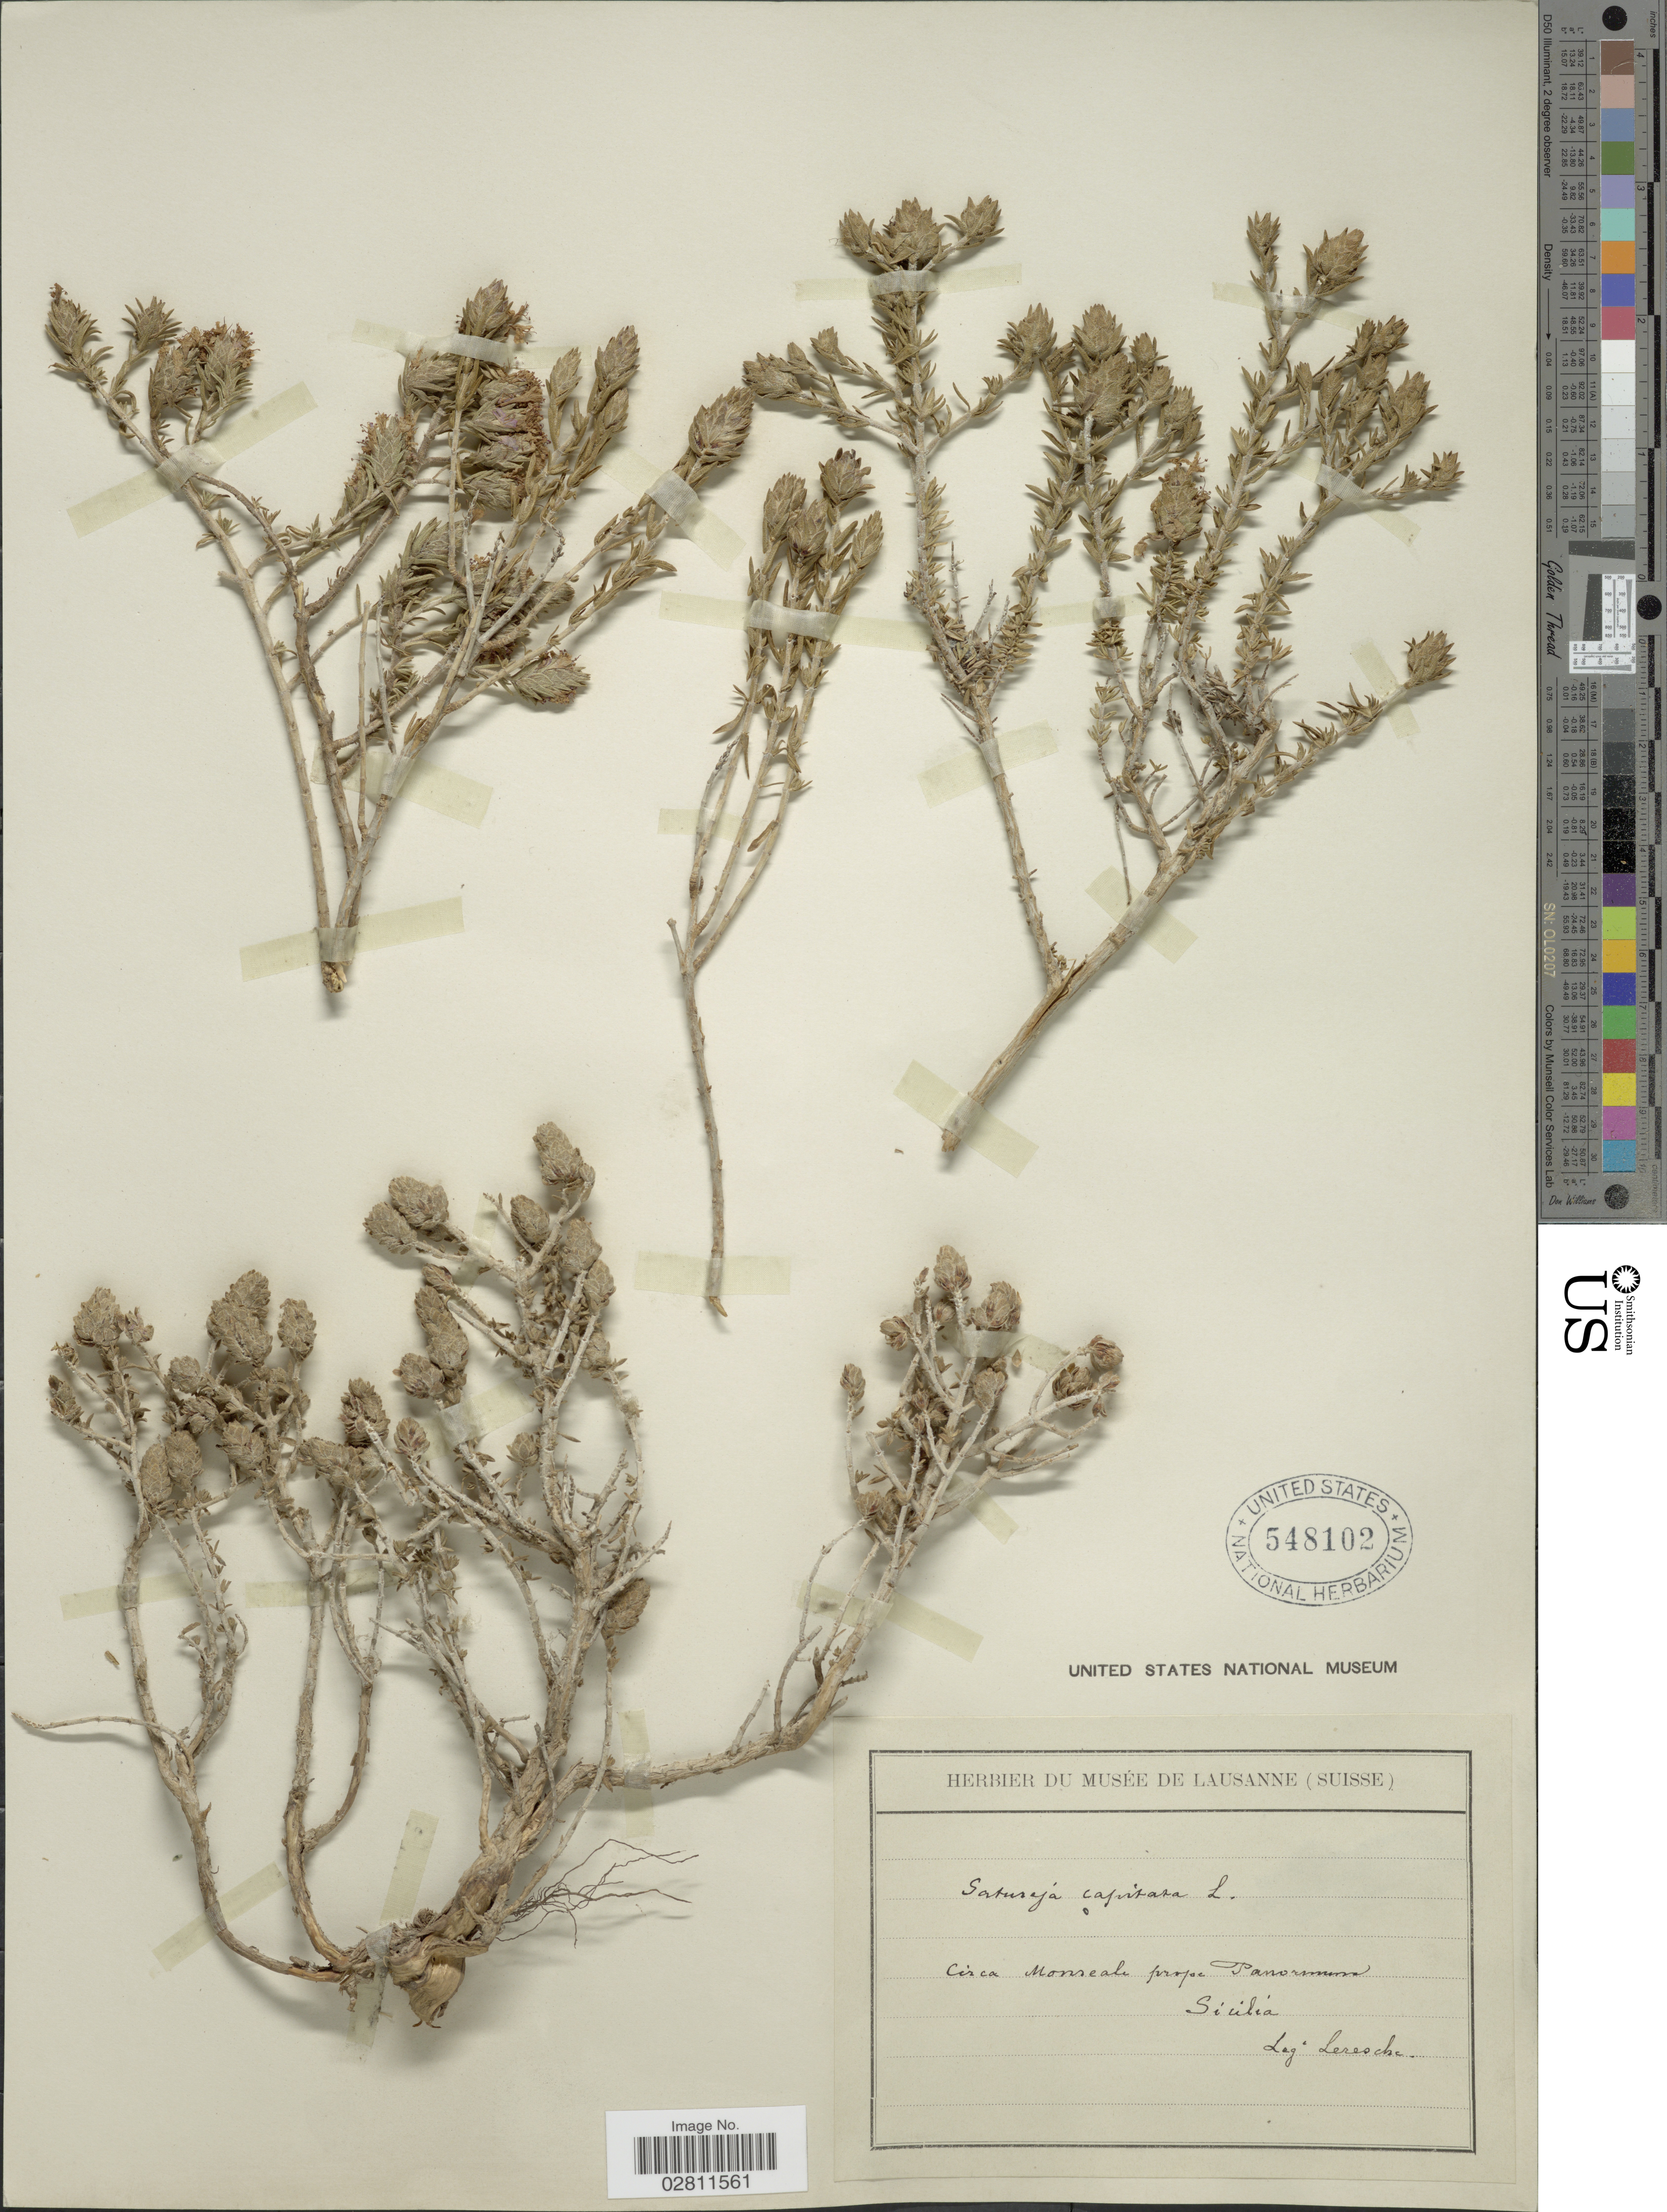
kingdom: Plantae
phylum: Tracheophyta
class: Magnoliopsida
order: Lamiales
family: Lamiaceae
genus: Thymbra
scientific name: Thymbra capitata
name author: (L.) Cav.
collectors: Leresche, --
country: Italy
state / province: Siciliana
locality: Circa Monseali prope Panorumma [interpreted], Sicilia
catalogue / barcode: US 548102